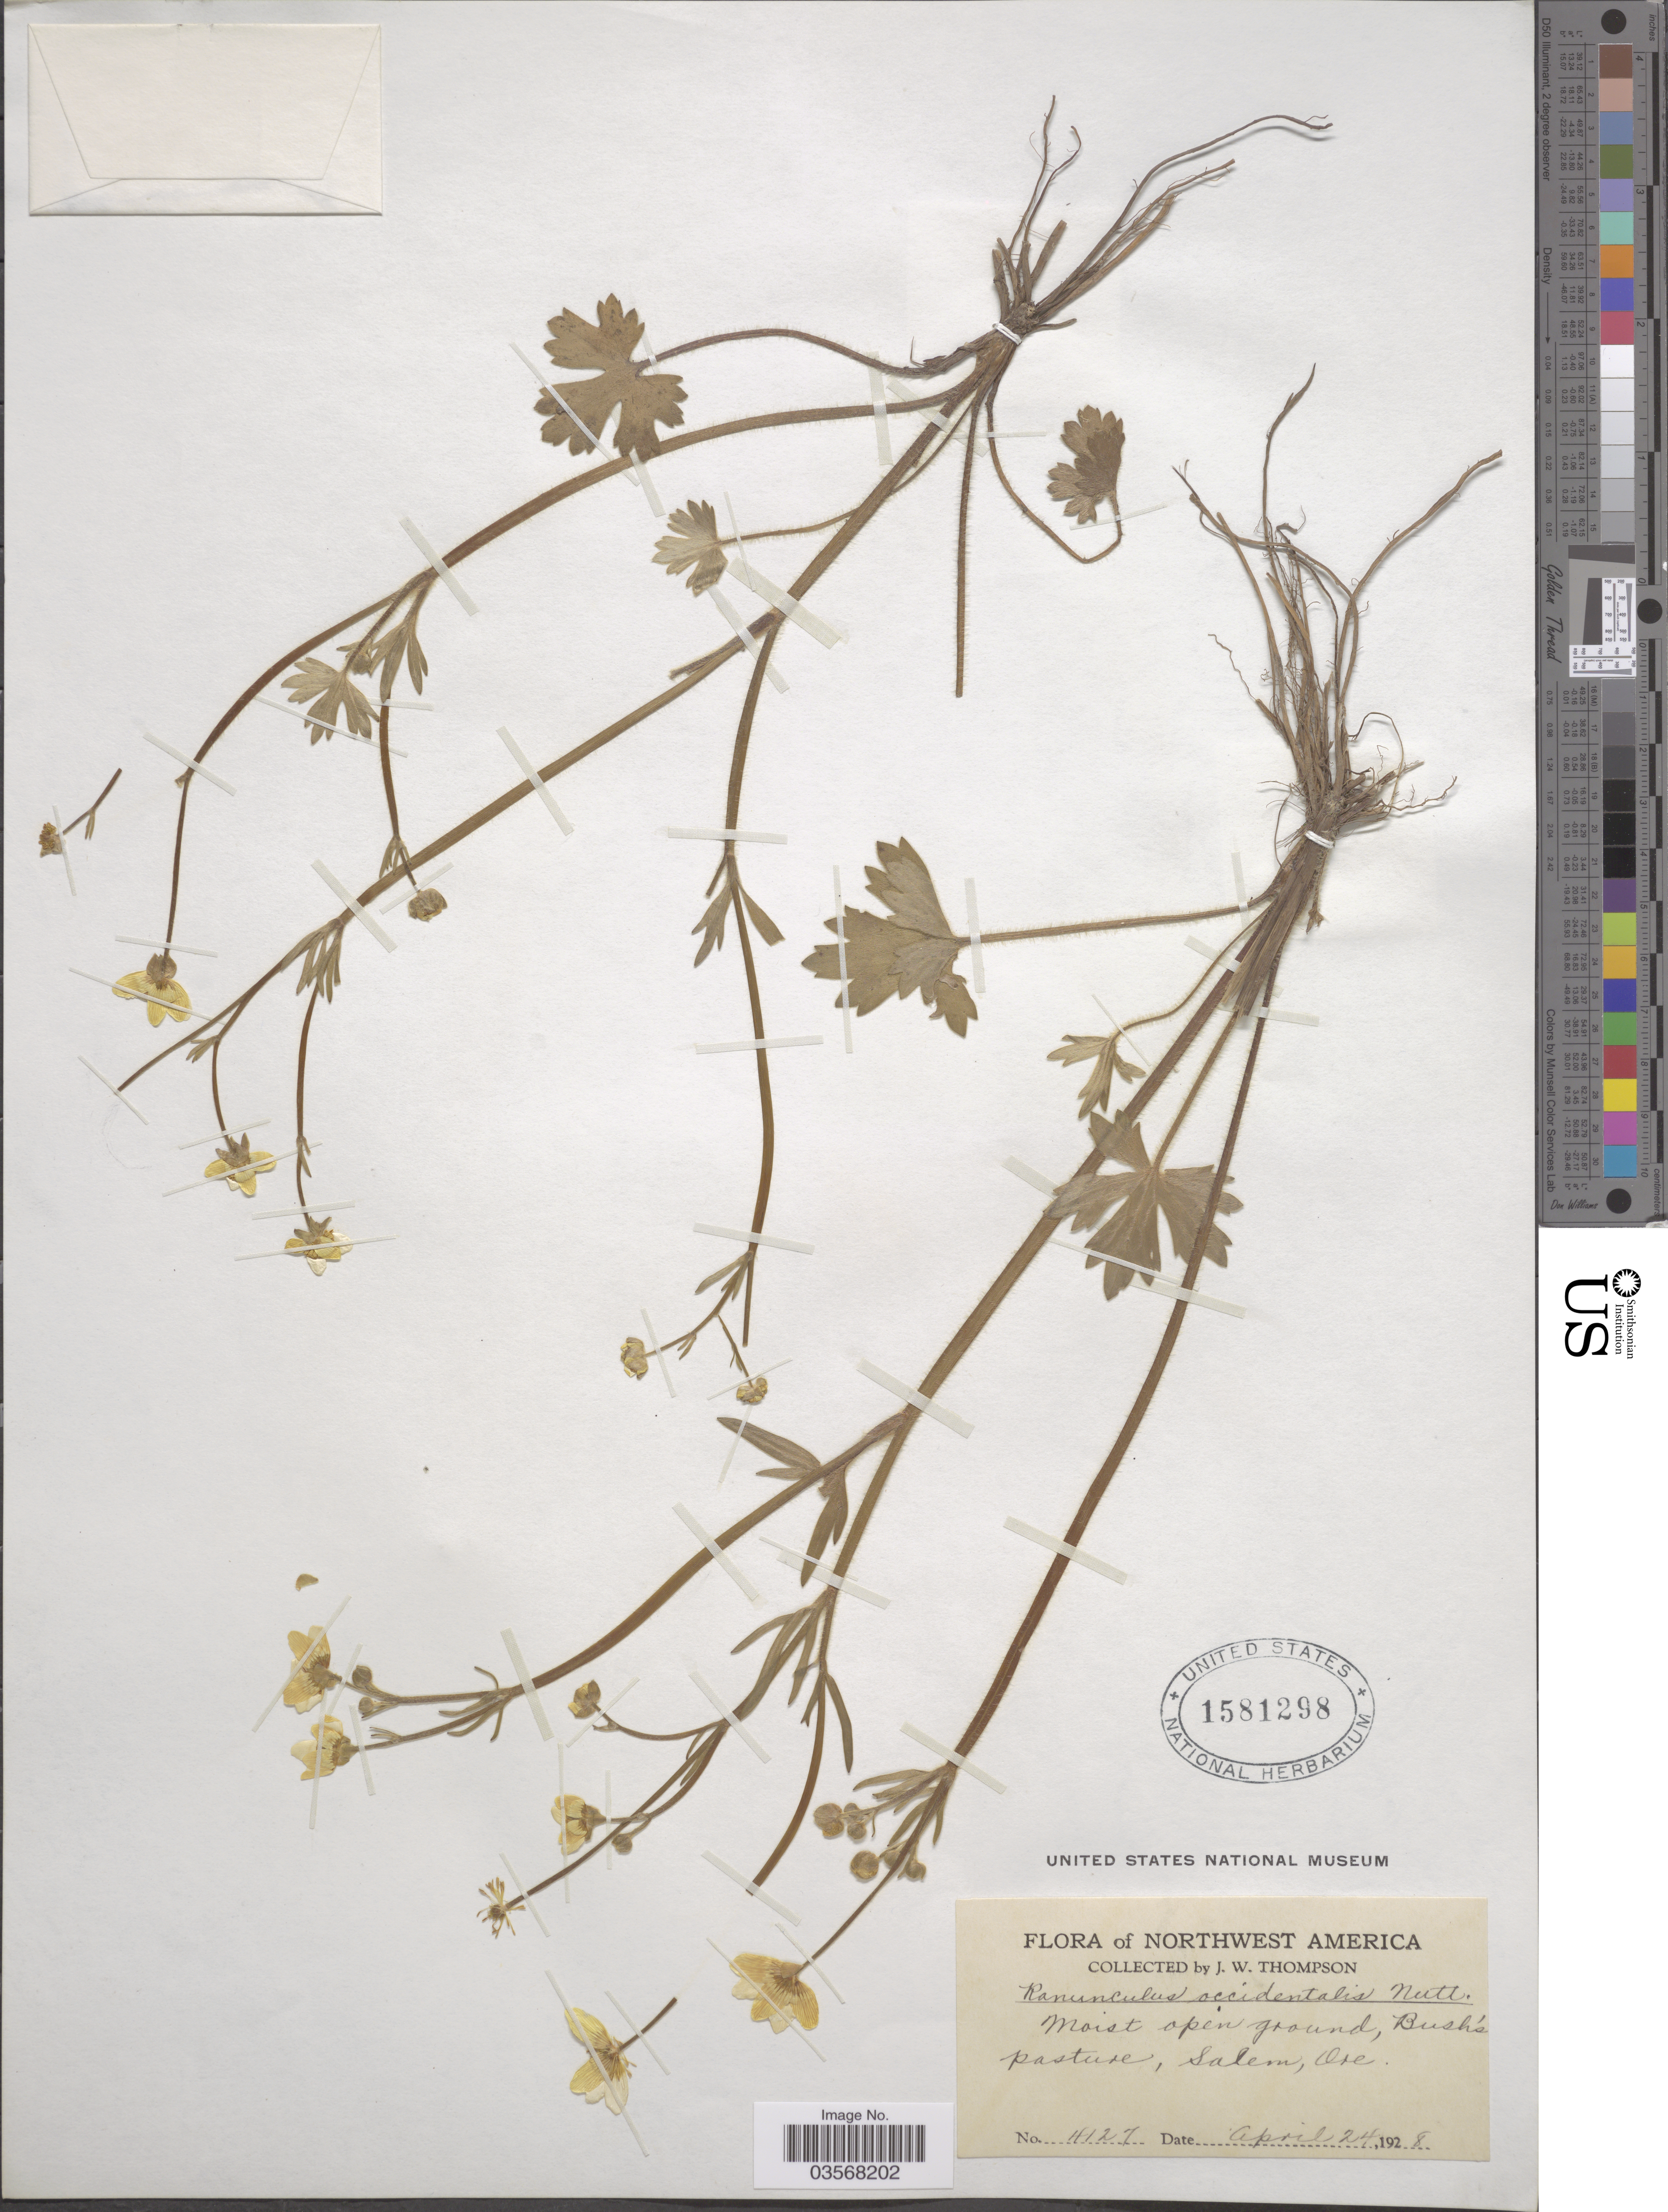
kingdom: Plantae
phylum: Tracheophyta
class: Magnoliopsida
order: Ranunculales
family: Ranunculaceae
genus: Ranunculus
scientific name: Ranunculus occidentalis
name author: Nutt.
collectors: J. Thompson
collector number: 4127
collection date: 1928-04-24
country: United States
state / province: Oregon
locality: Bush's pasture, Salem.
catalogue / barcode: US 1581298